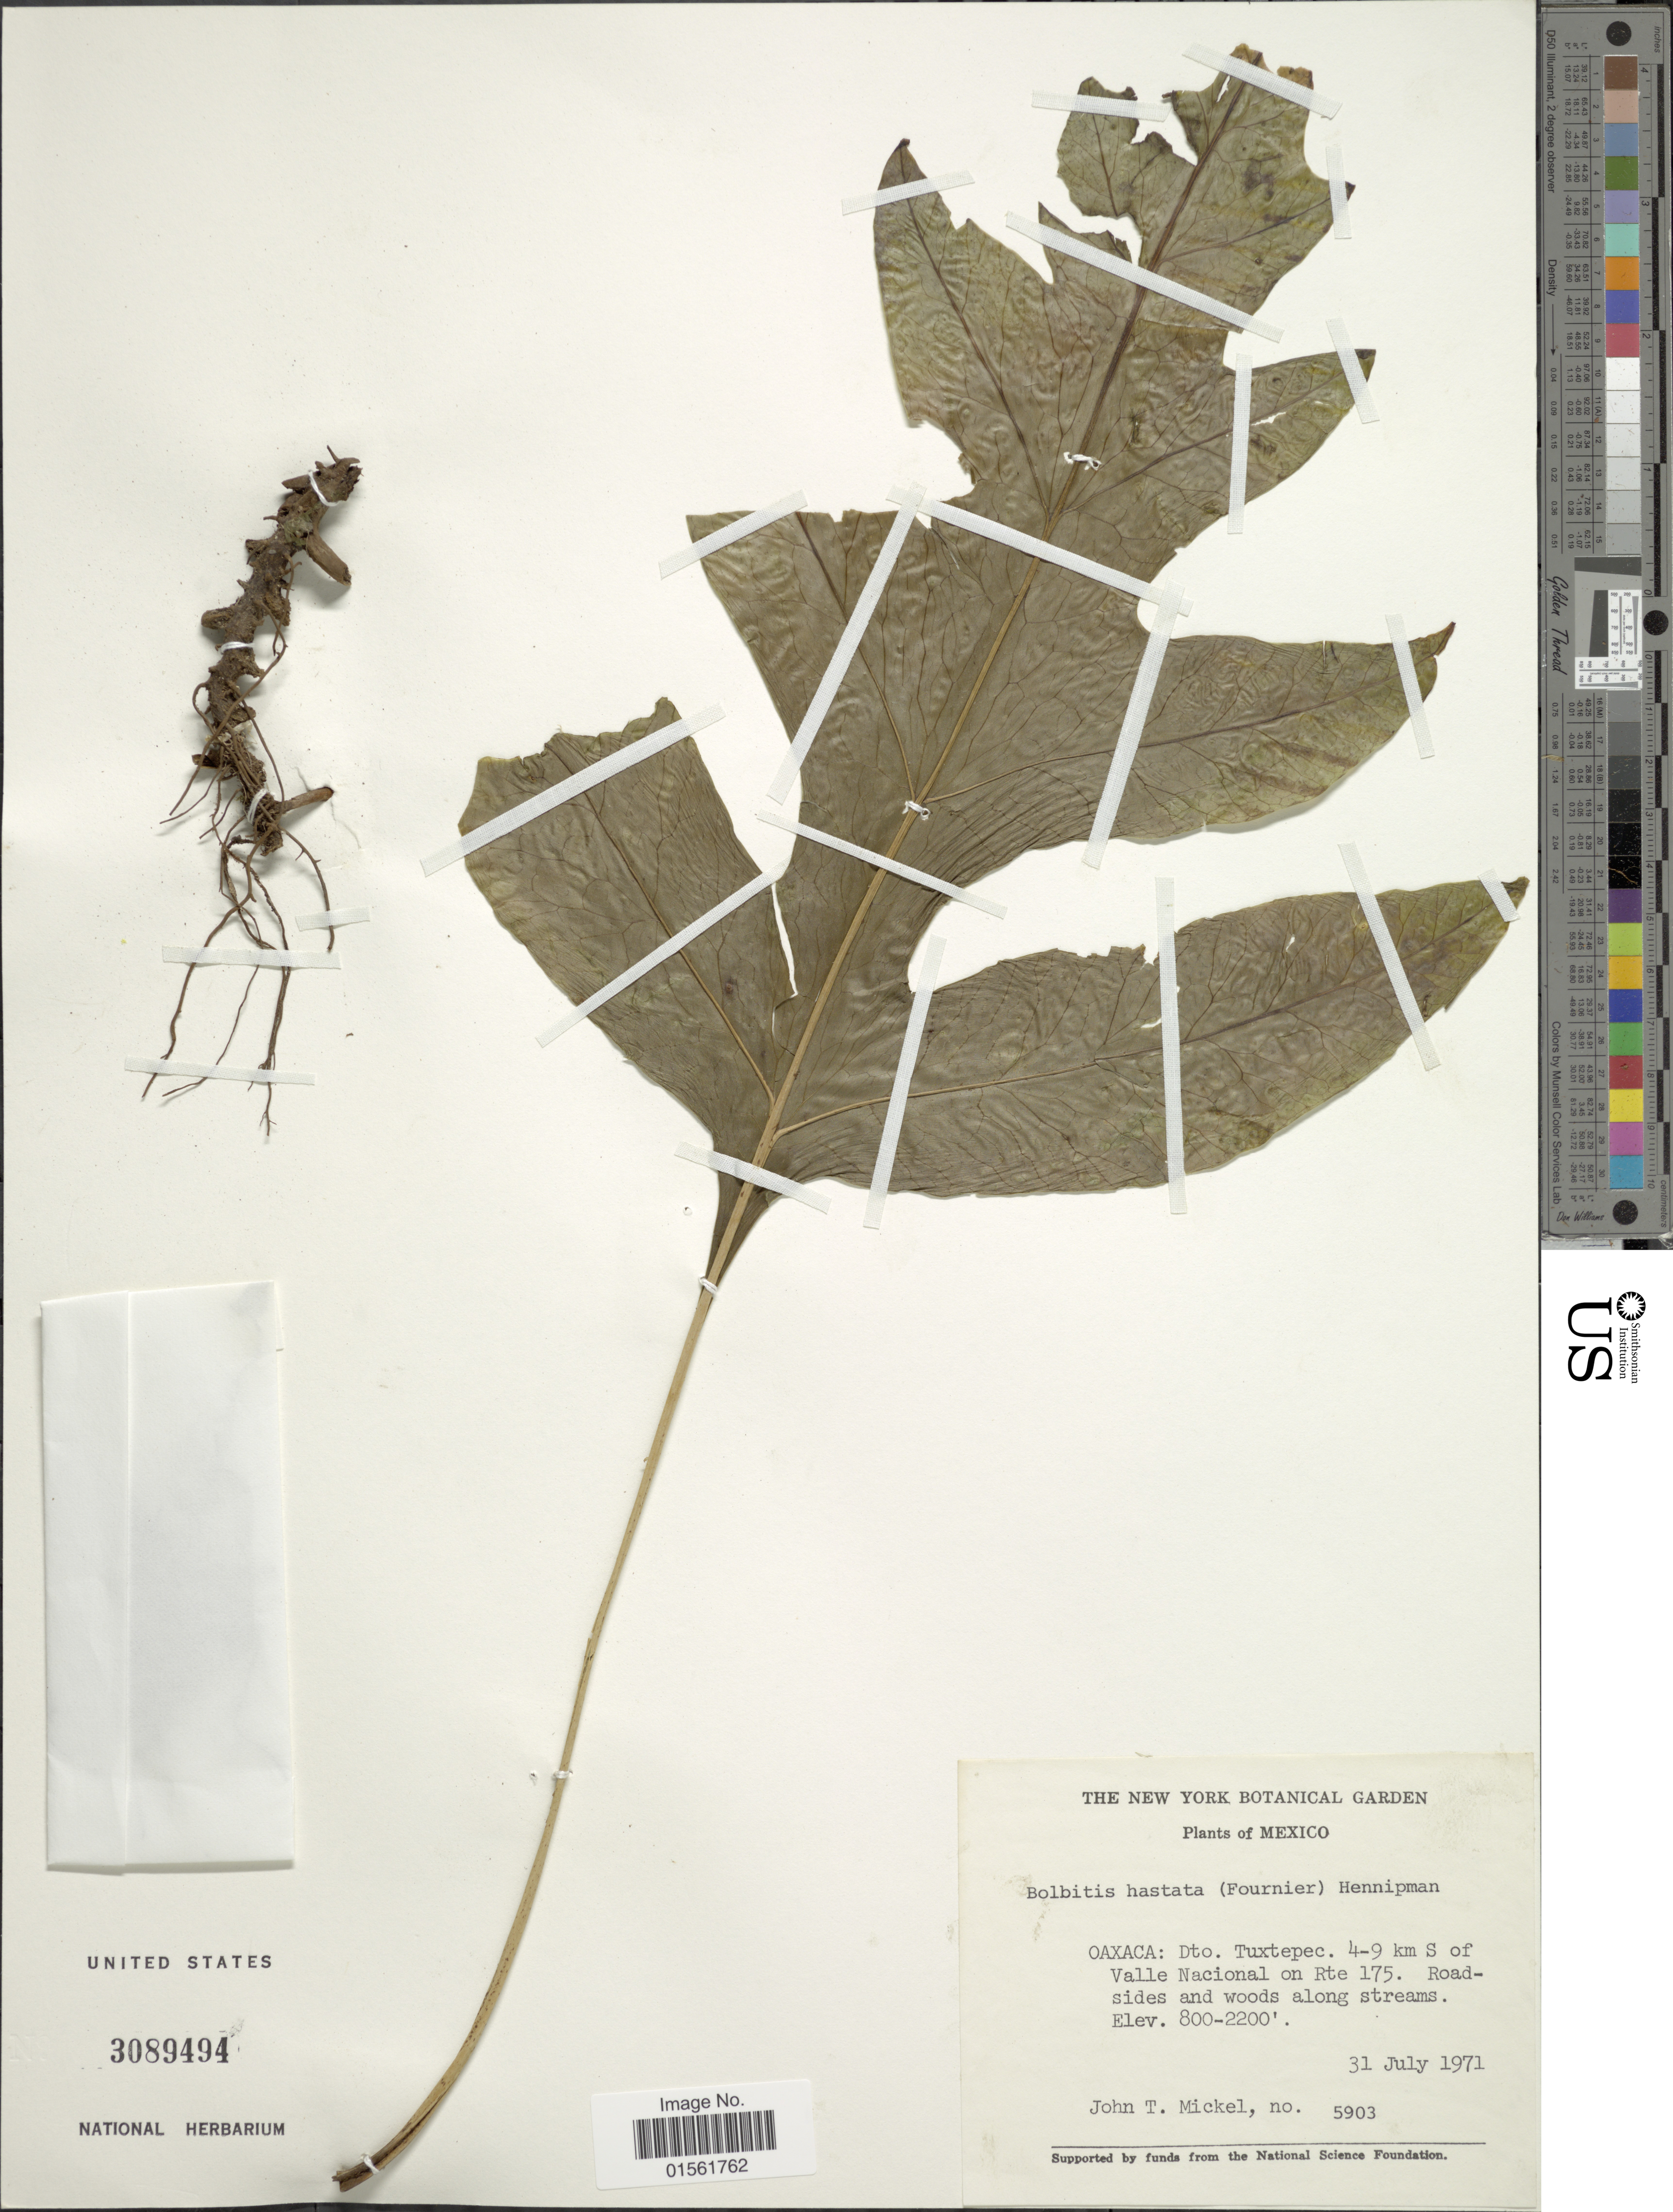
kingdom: Plantae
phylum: Tracheophyta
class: Polypodiopsida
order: Polypodiales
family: Dryopteridaceae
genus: Bolbitis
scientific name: Bolbitis hastata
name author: (E. Fourn.) Hennipman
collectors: J. T. Mickel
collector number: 5903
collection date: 1971-07-31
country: Mexico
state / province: Oaxaca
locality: Dto. Tuxtepec. 4- 9 km S of Valle Nacional on Rte 175. Roadsides and woods along streams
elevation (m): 244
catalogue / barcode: US 3089494